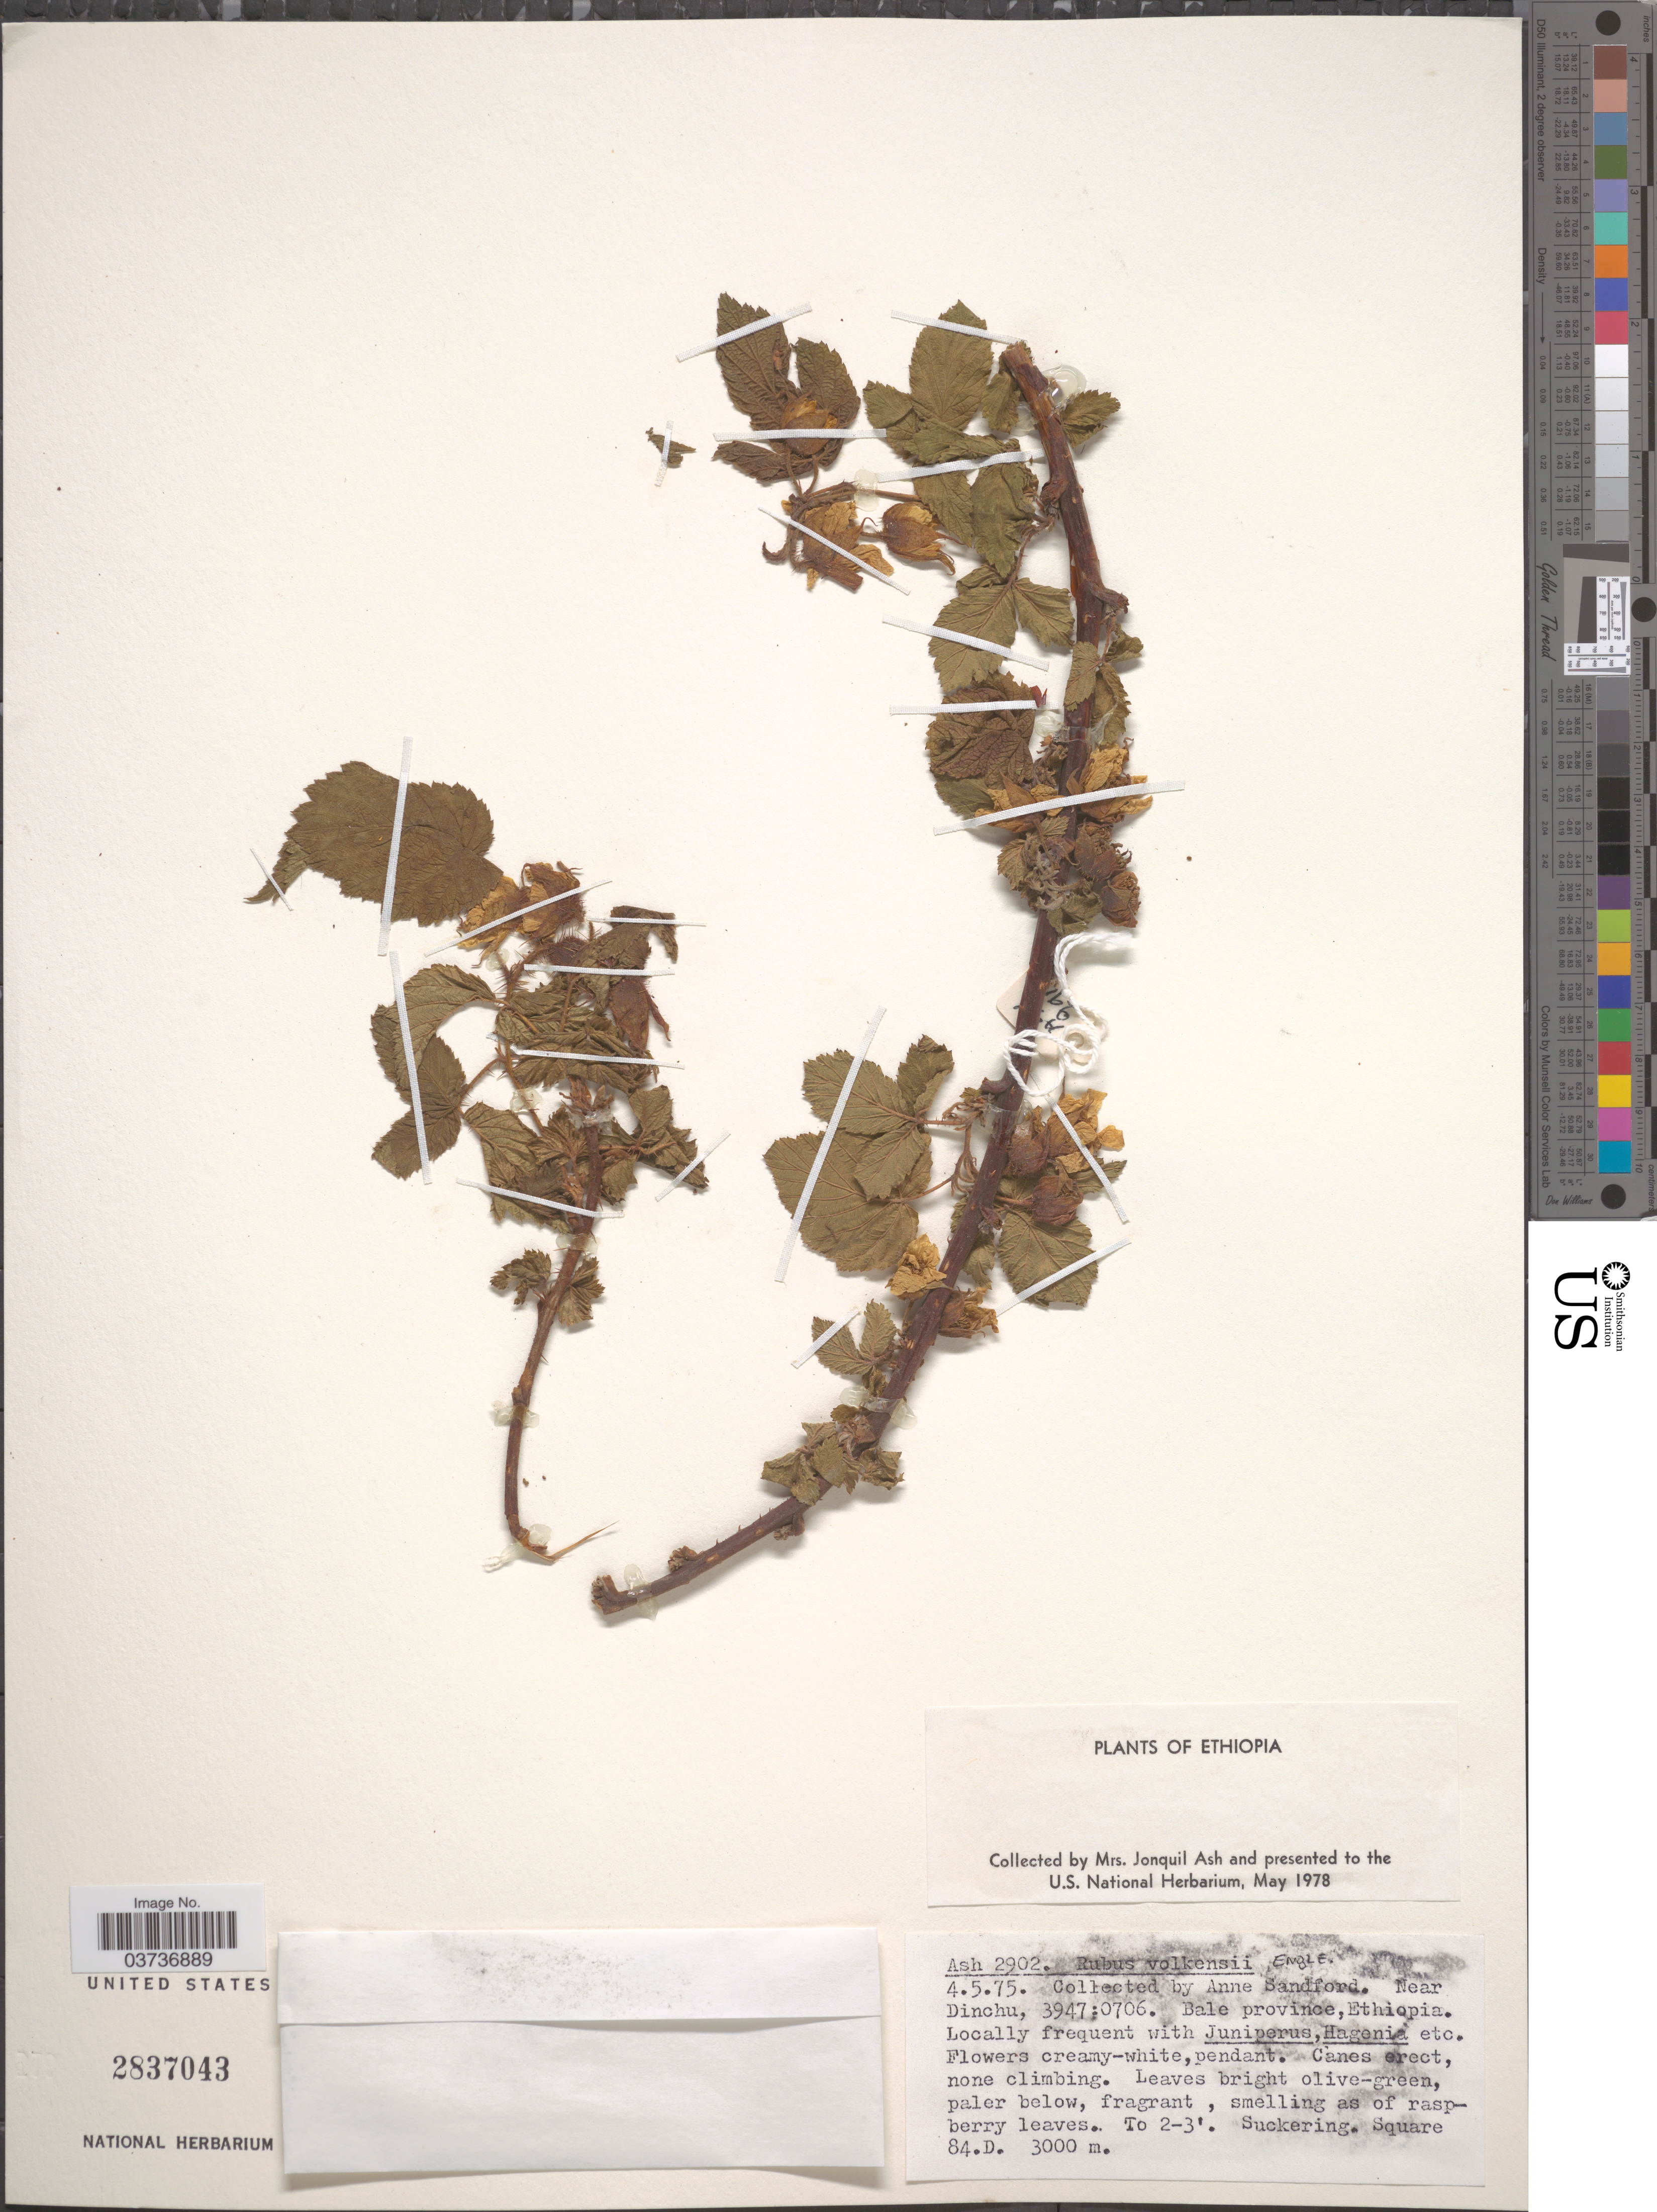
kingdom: Plantae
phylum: Tracheophyta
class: Magnoliopsida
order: Rosales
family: Rosaceae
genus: Rubus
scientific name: Rubus volkensii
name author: Engl.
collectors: A. Sandford & J. Ash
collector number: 2902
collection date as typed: Transcribed d/m/y: 4/5/75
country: Ethiopia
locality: Near Dinchu, 3947:0706. Bale province. Square 84.D.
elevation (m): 3000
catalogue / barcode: US 2837043